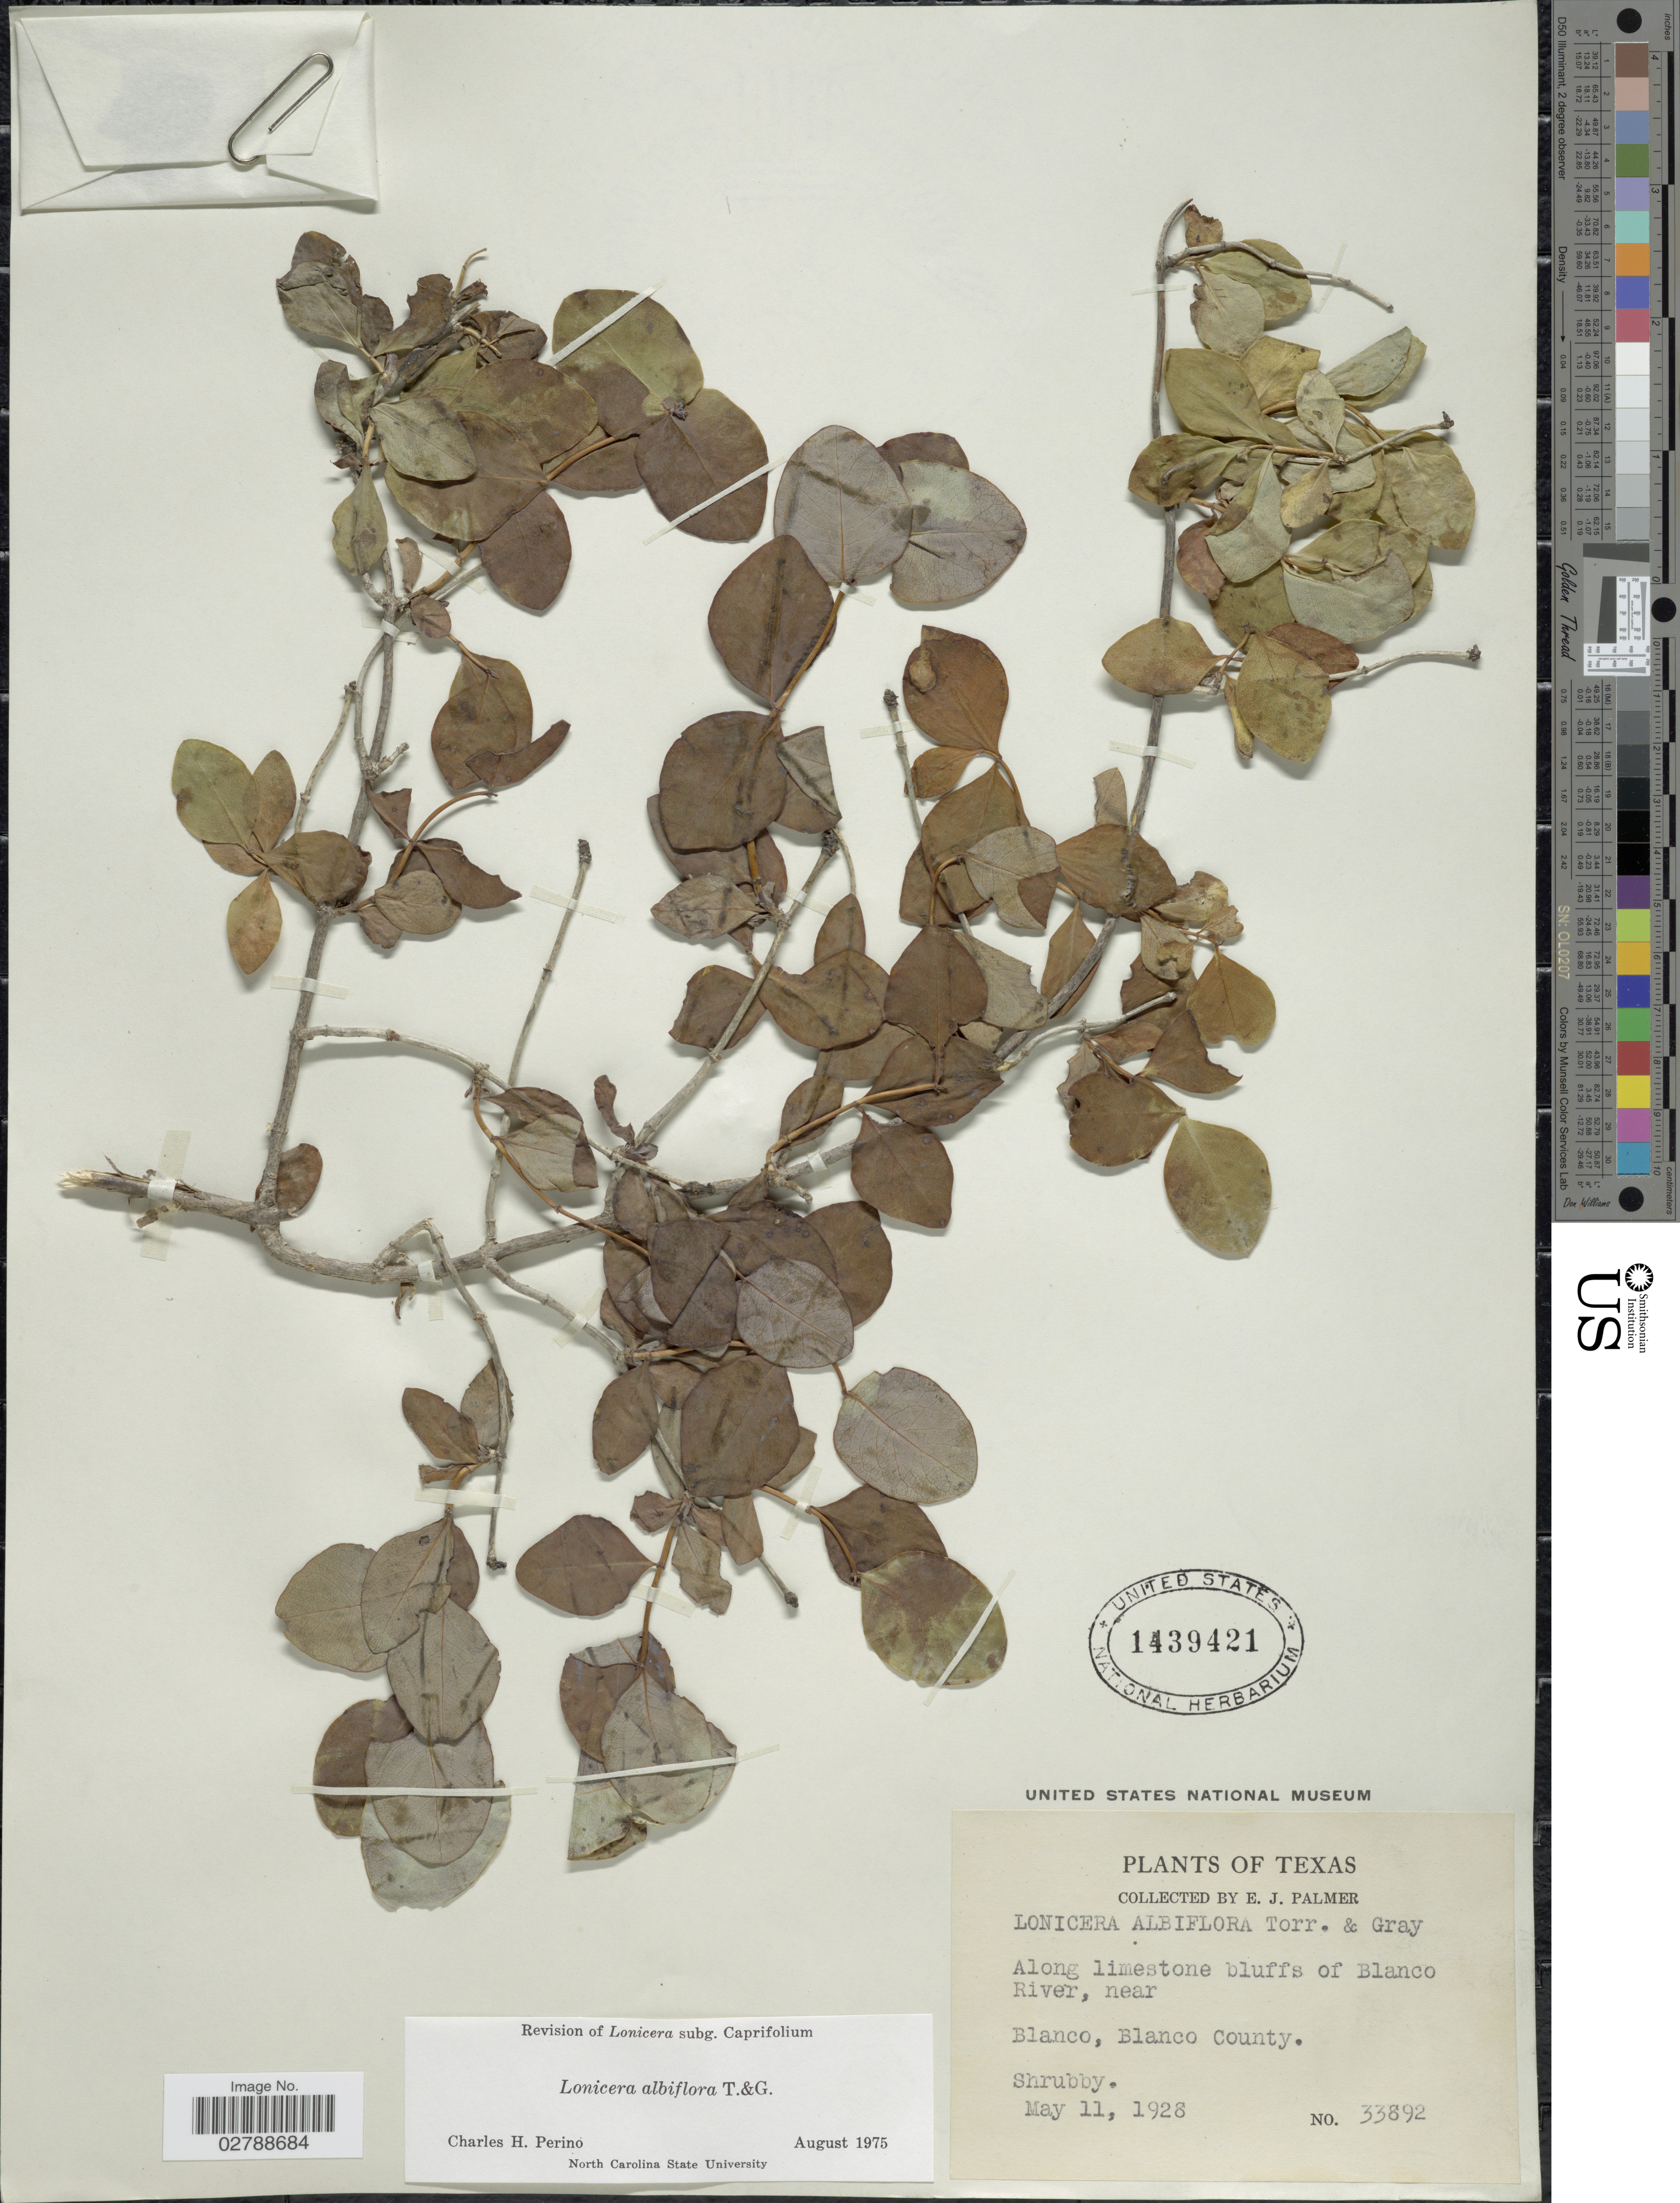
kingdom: Plantae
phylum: Tracheophyta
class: Magnoliopsida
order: Dipsacales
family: Caprifoliaceae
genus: Lonicera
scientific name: Lonicera albiflora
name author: Torr. & A. Gray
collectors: E. J. Palmer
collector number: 33892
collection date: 1928-05-11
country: United States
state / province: Texas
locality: Along limestone bluffs of Blanco River, near Blanco, Blanco County.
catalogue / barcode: US 1439421